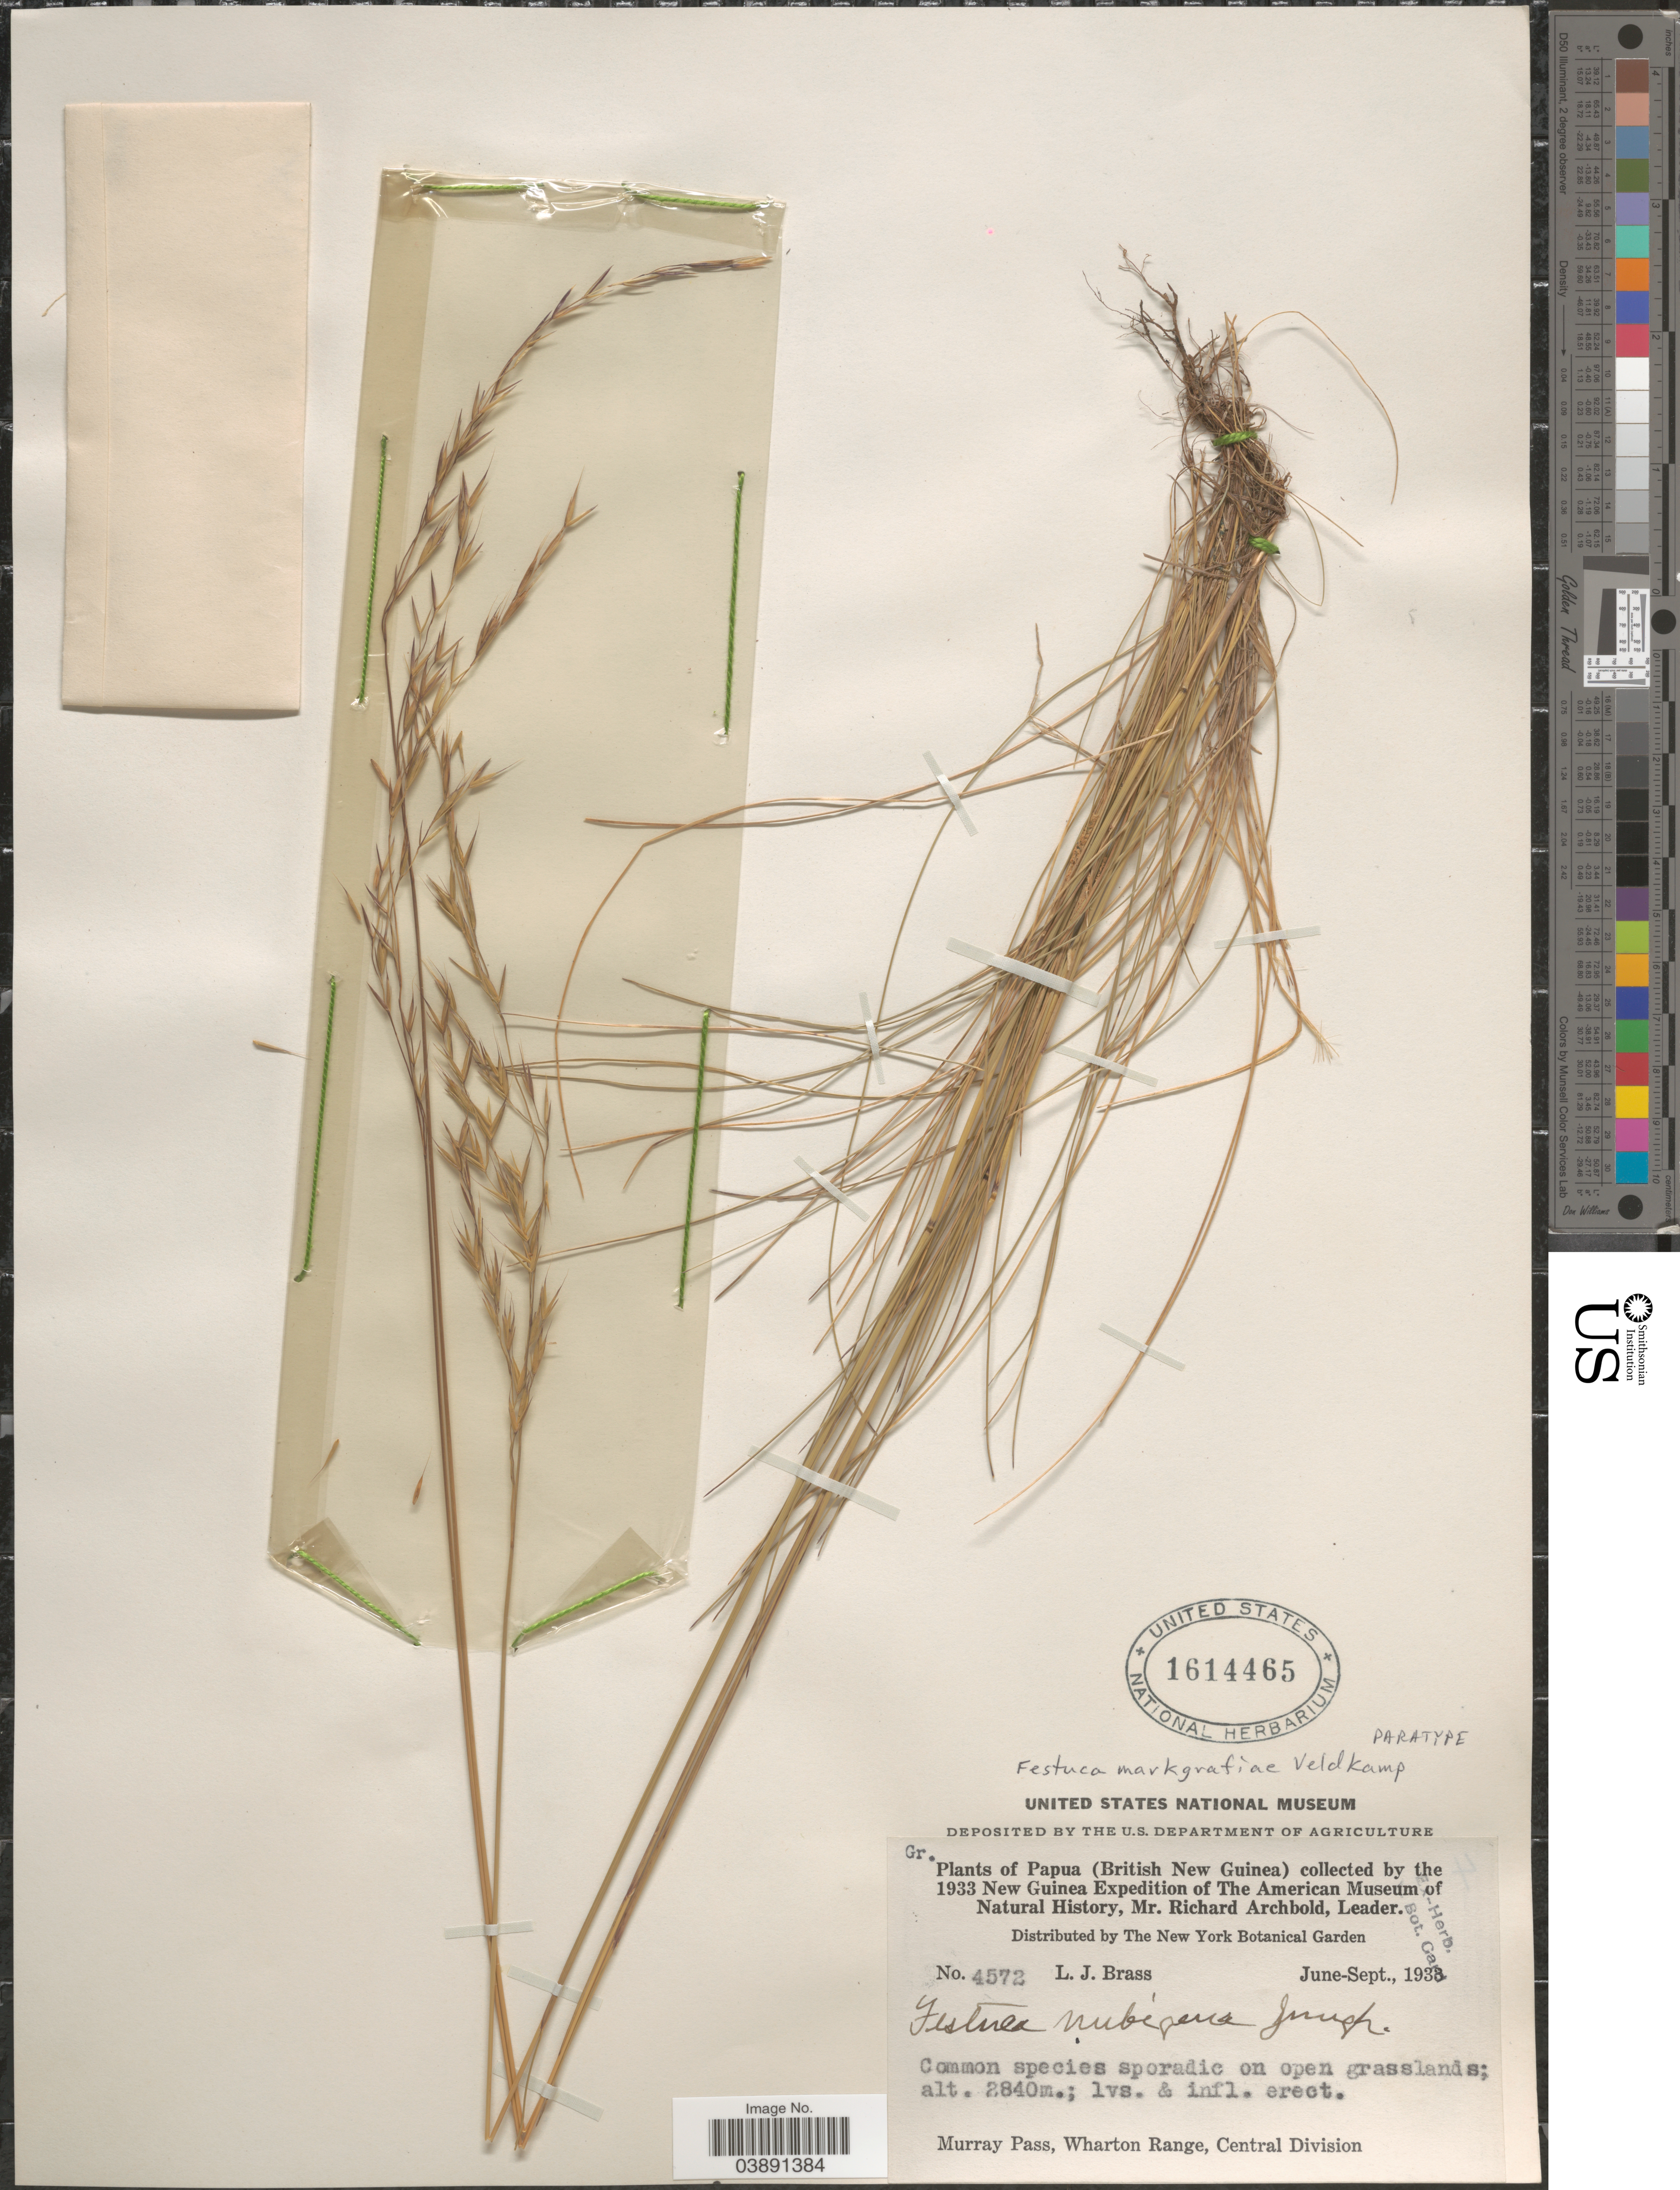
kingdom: Plantae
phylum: Tracheophyta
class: Liliopsida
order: Poales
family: Poaceae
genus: Festuca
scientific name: Festuca markgrafiae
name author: Veldkamp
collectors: L. J. Brass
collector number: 4572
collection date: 1933-06/1933-09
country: Papua New Guinea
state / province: Central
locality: Papua (British New Guinea). Murray Pass, Wharton Range, Central Division.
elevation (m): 2840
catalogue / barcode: US 1614465